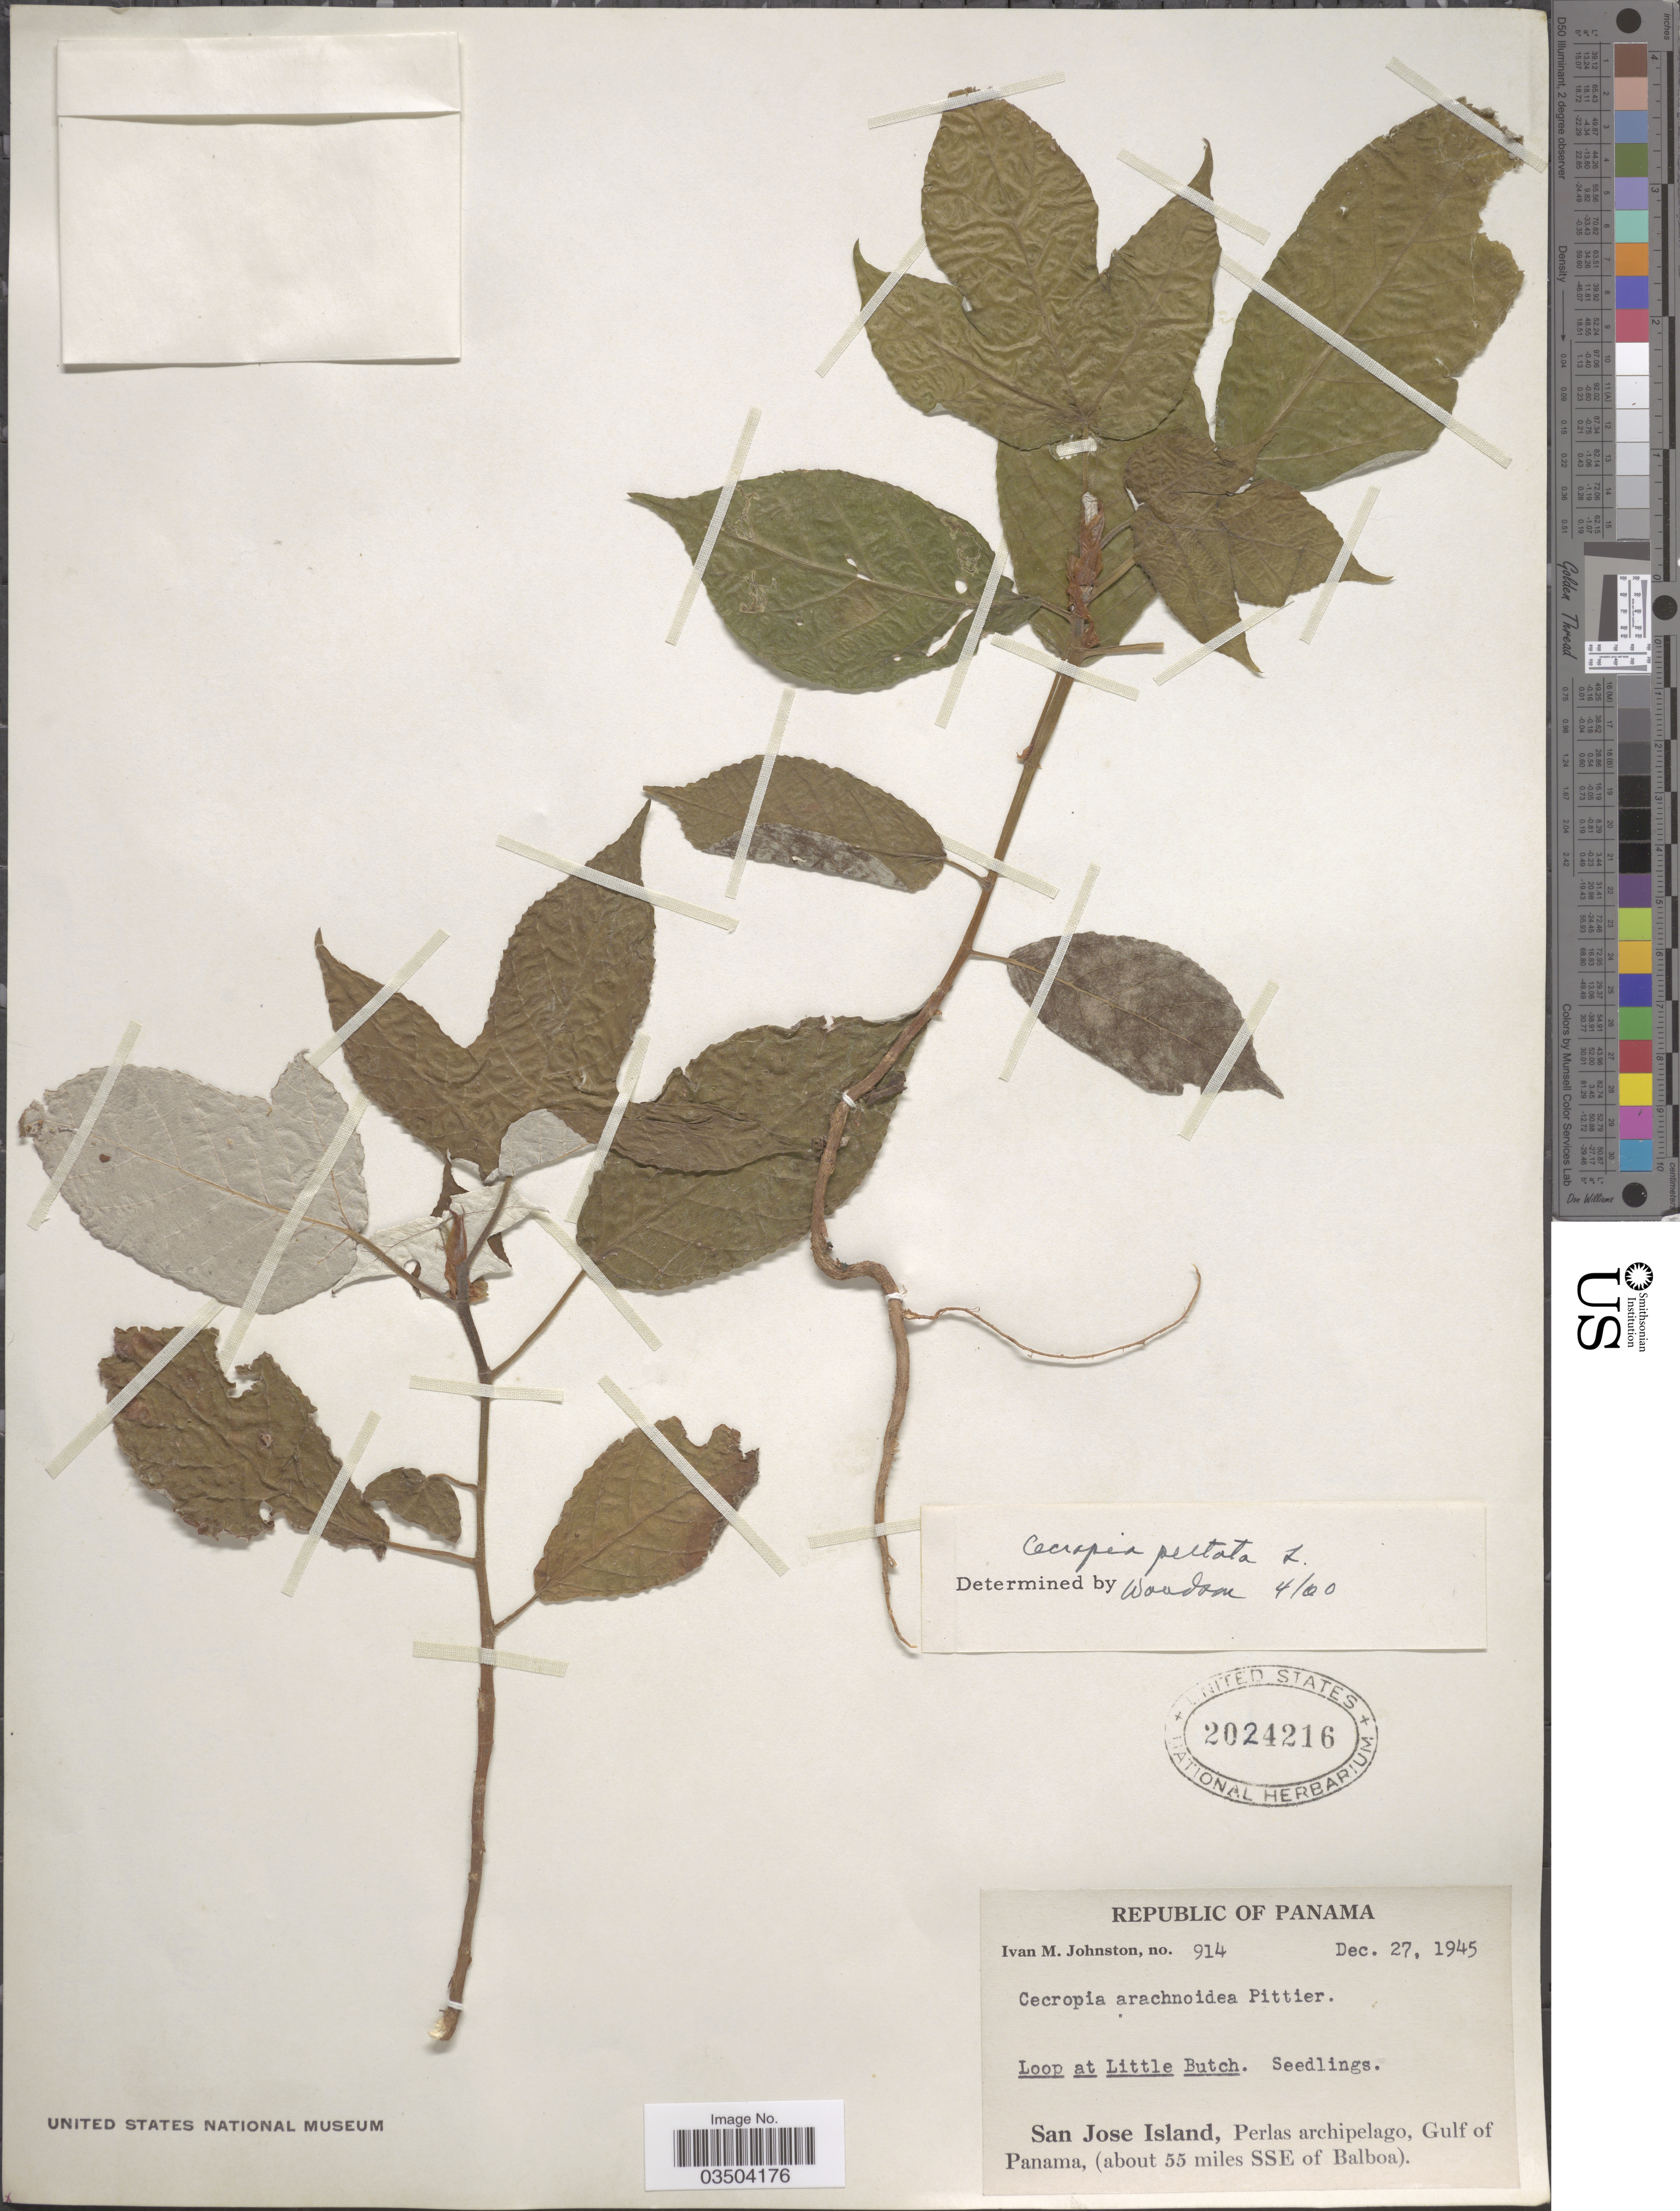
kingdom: Plantae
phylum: Tracheophyta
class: Magnoliopsida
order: Rosales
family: Urticaceae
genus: Cecropia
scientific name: Cecropia peltata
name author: L.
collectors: I.M. Johnston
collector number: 914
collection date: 1945-12-27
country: Panama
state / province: Panamá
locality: San Jose Island, Perlas archipelago, Gulf of Panama, (about 55 miles SSE of Balboa).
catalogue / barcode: US 2024216